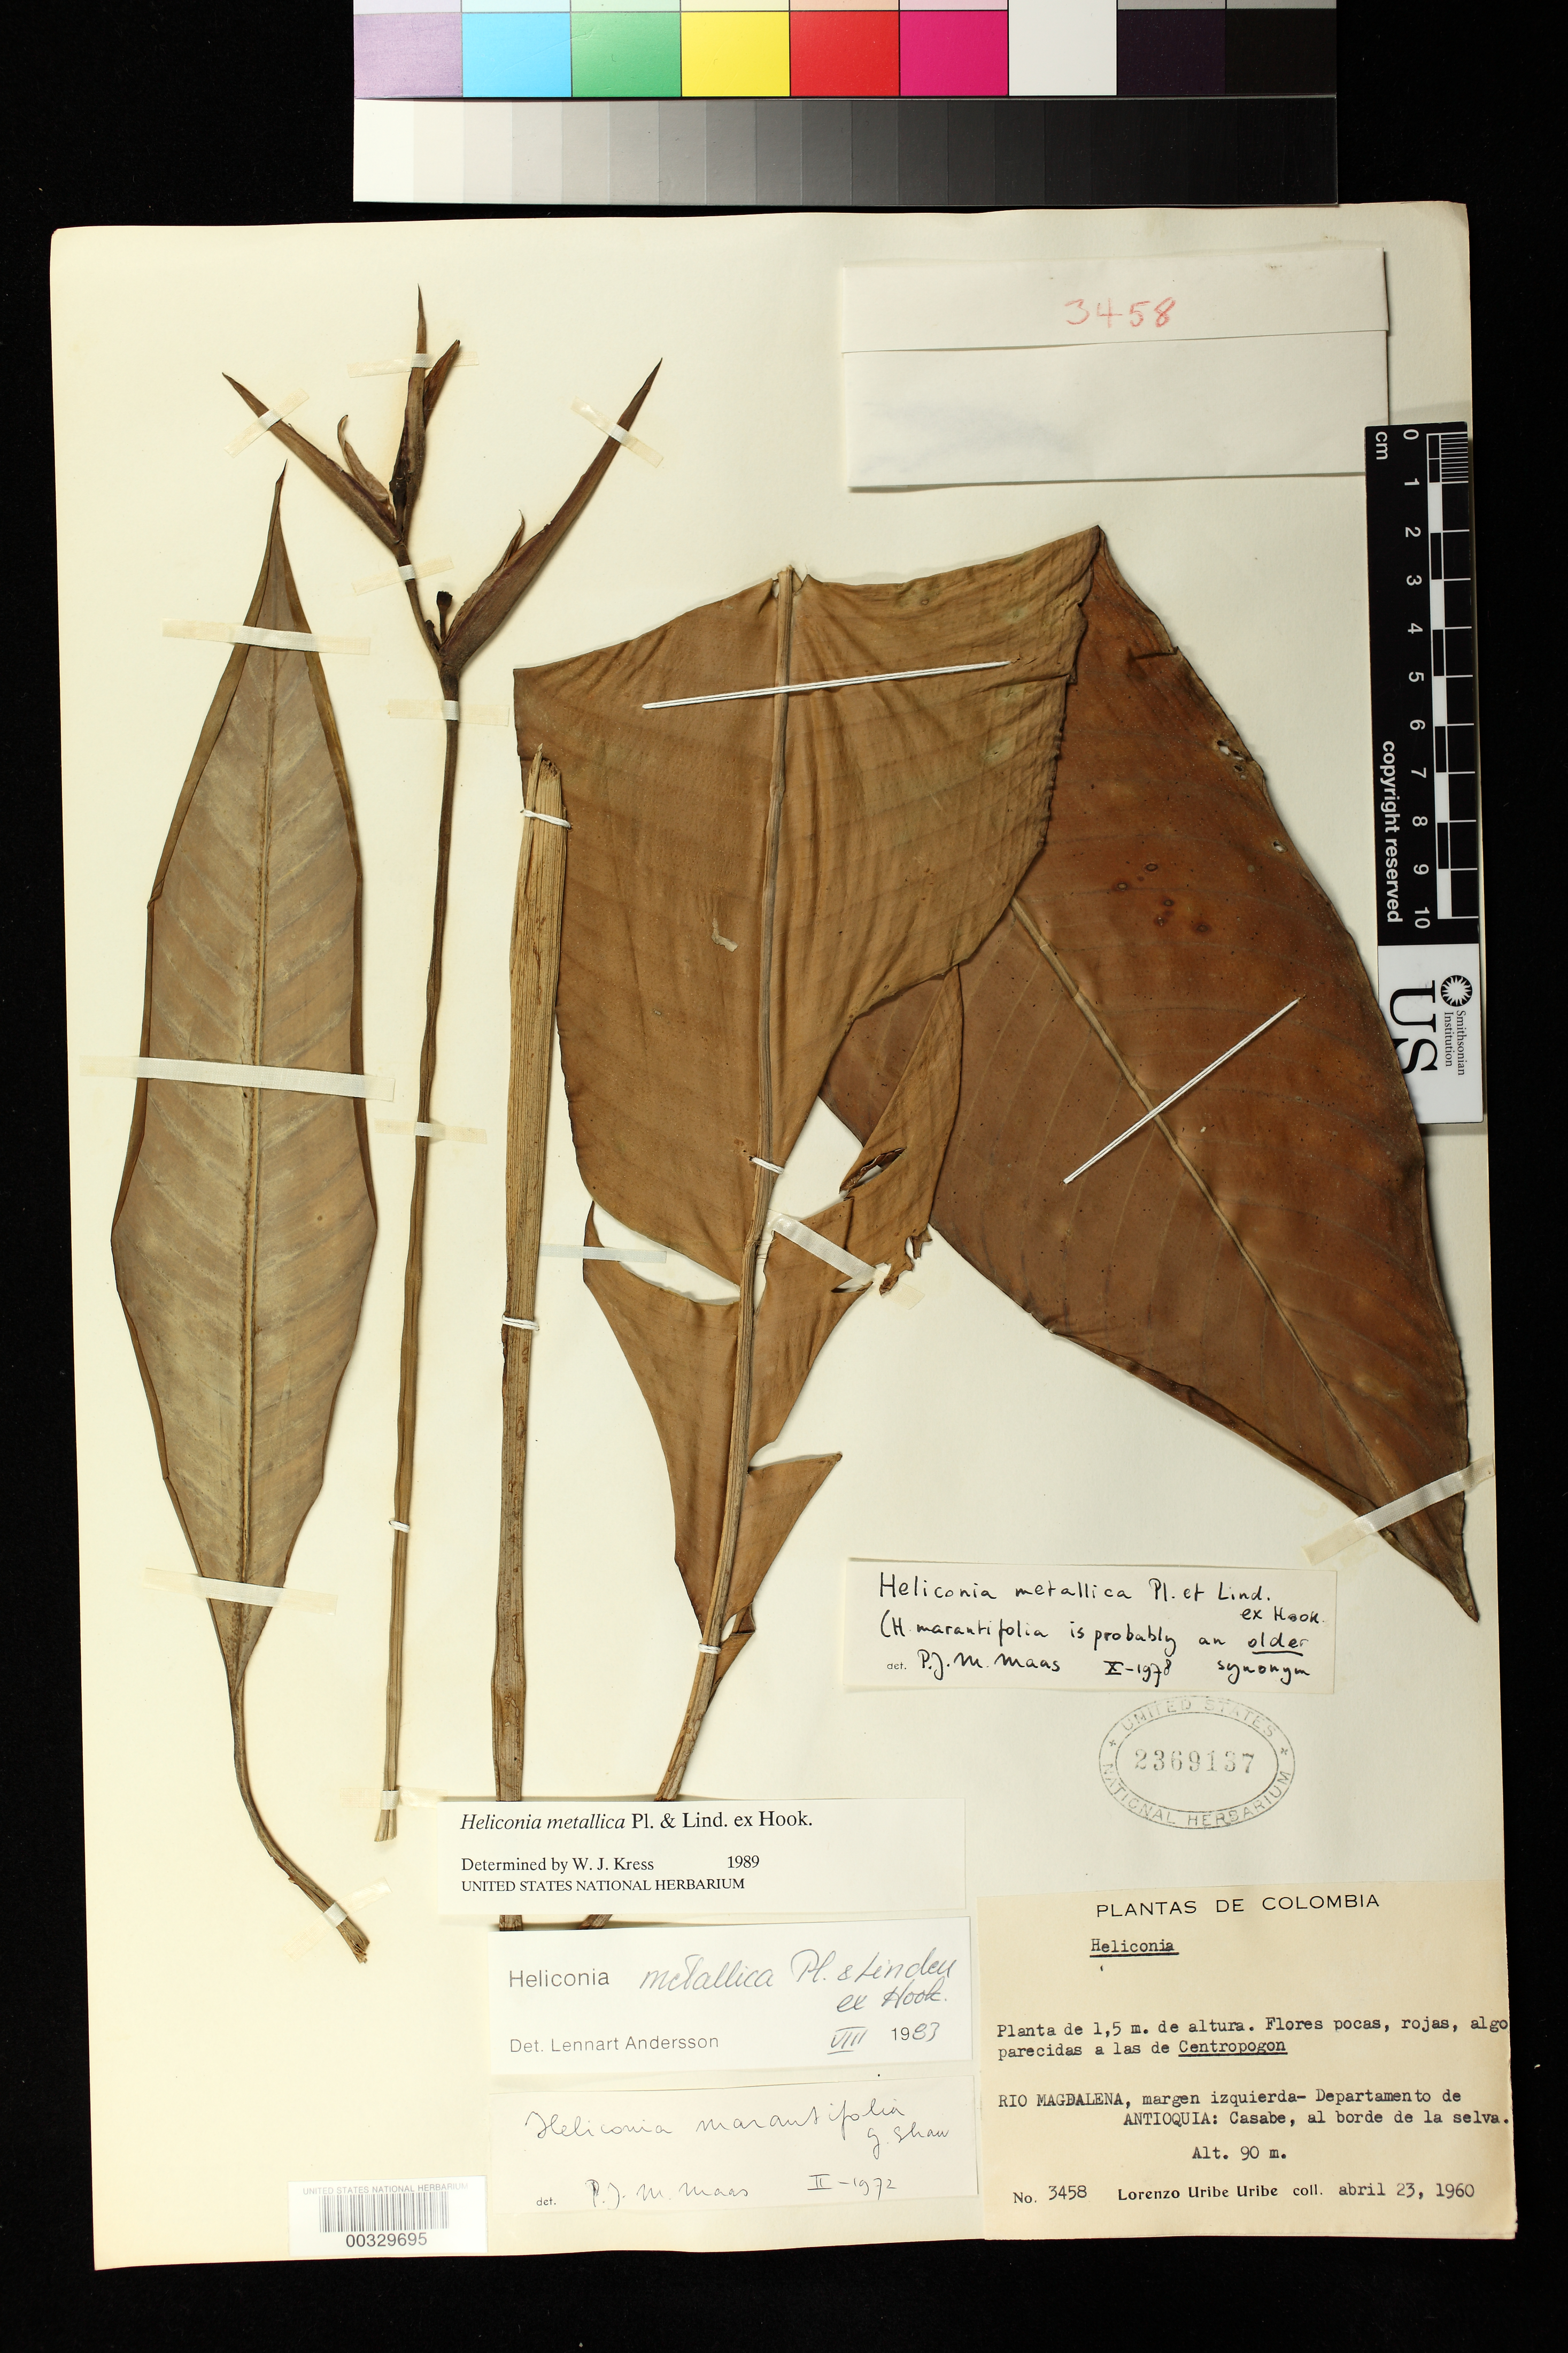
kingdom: Plantae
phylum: Tracheophyta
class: Liliopsida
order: Zingiberales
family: Heliconiaceae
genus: Heliconia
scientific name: Heliconia metallica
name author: Planch. & Linden ex Hook.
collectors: L. Uribe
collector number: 3458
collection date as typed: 23 Apr 1960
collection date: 1960-04-23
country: Colombia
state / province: Antioquia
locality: Rio Magdalena, left bank, Casabe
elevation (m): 90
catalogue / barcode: US 2369137